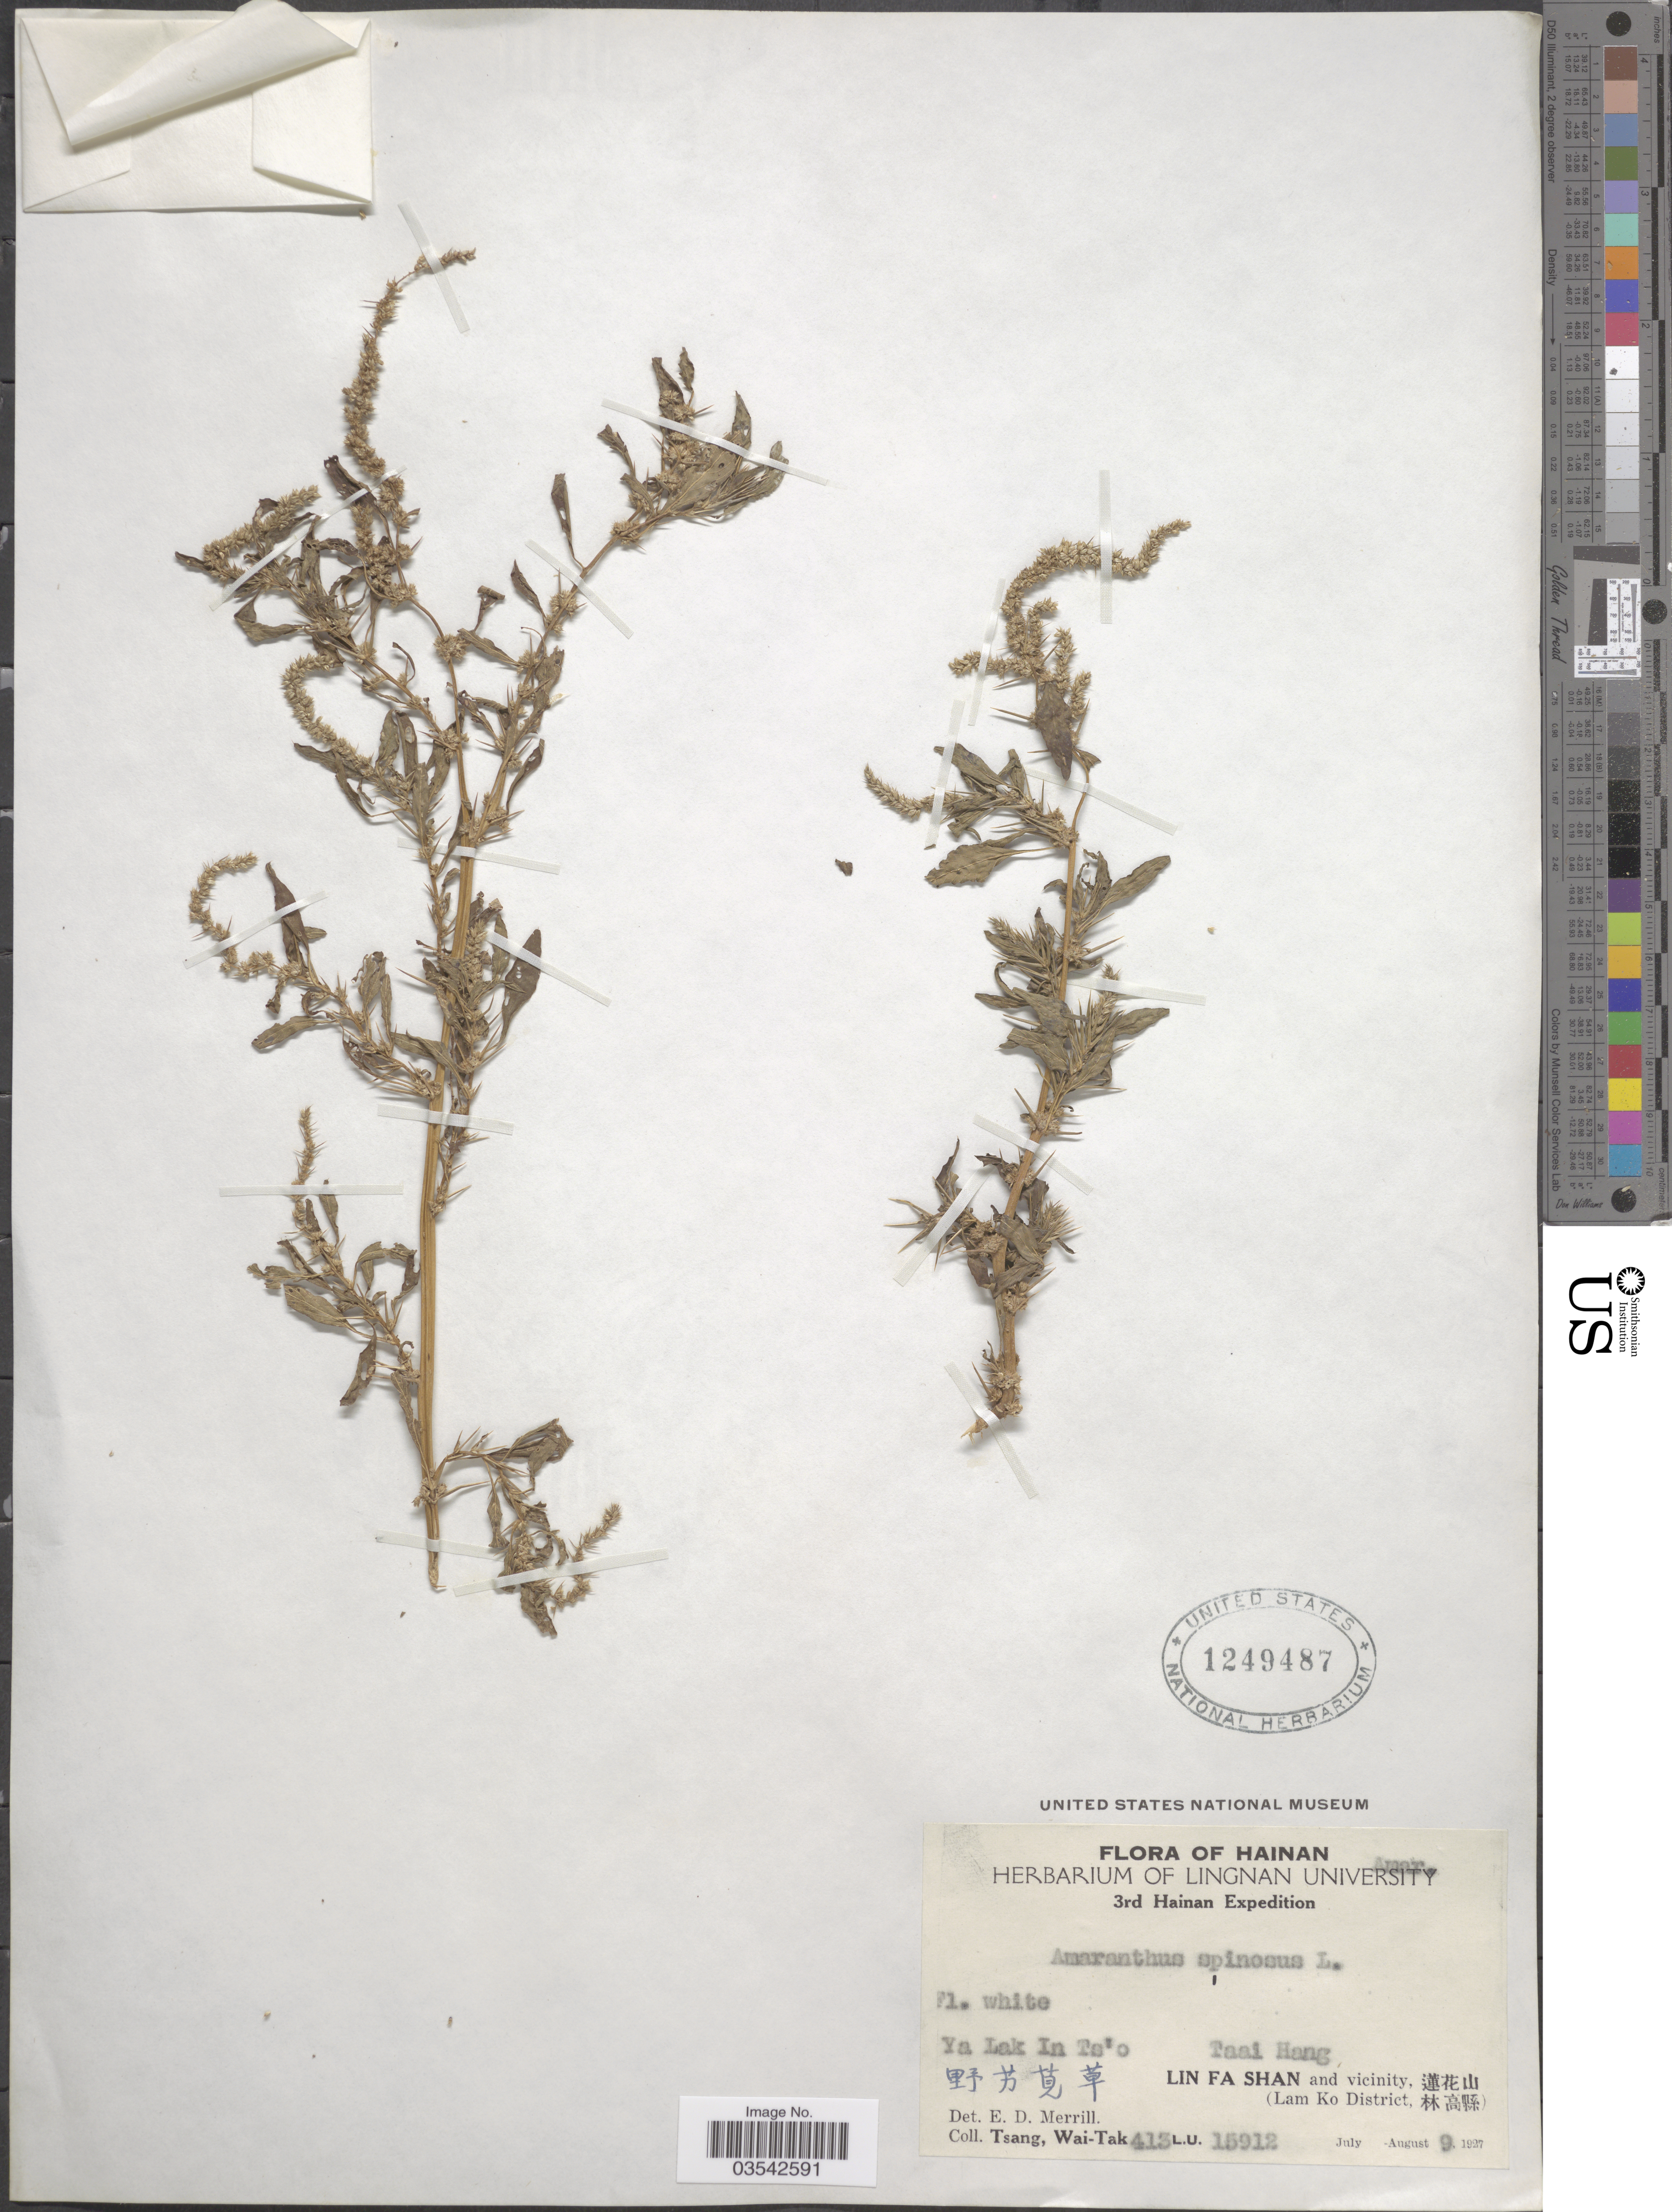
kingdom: Plantae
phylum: Tracheophyta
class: Magnoliopsida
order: Caryophyllales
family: Amaranthaceae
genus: Amaranthus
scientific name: Amaranthus spinosus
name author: L.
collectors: W. T. Tsang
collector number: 413L.U.15912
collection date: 1927-08-09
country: China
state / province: Hainan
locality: Ya Lak In Ts'o. Taai Hang. Lin Fa Shan and vicinity, X. (Lam Ko District, X).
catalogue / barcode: US 1249487